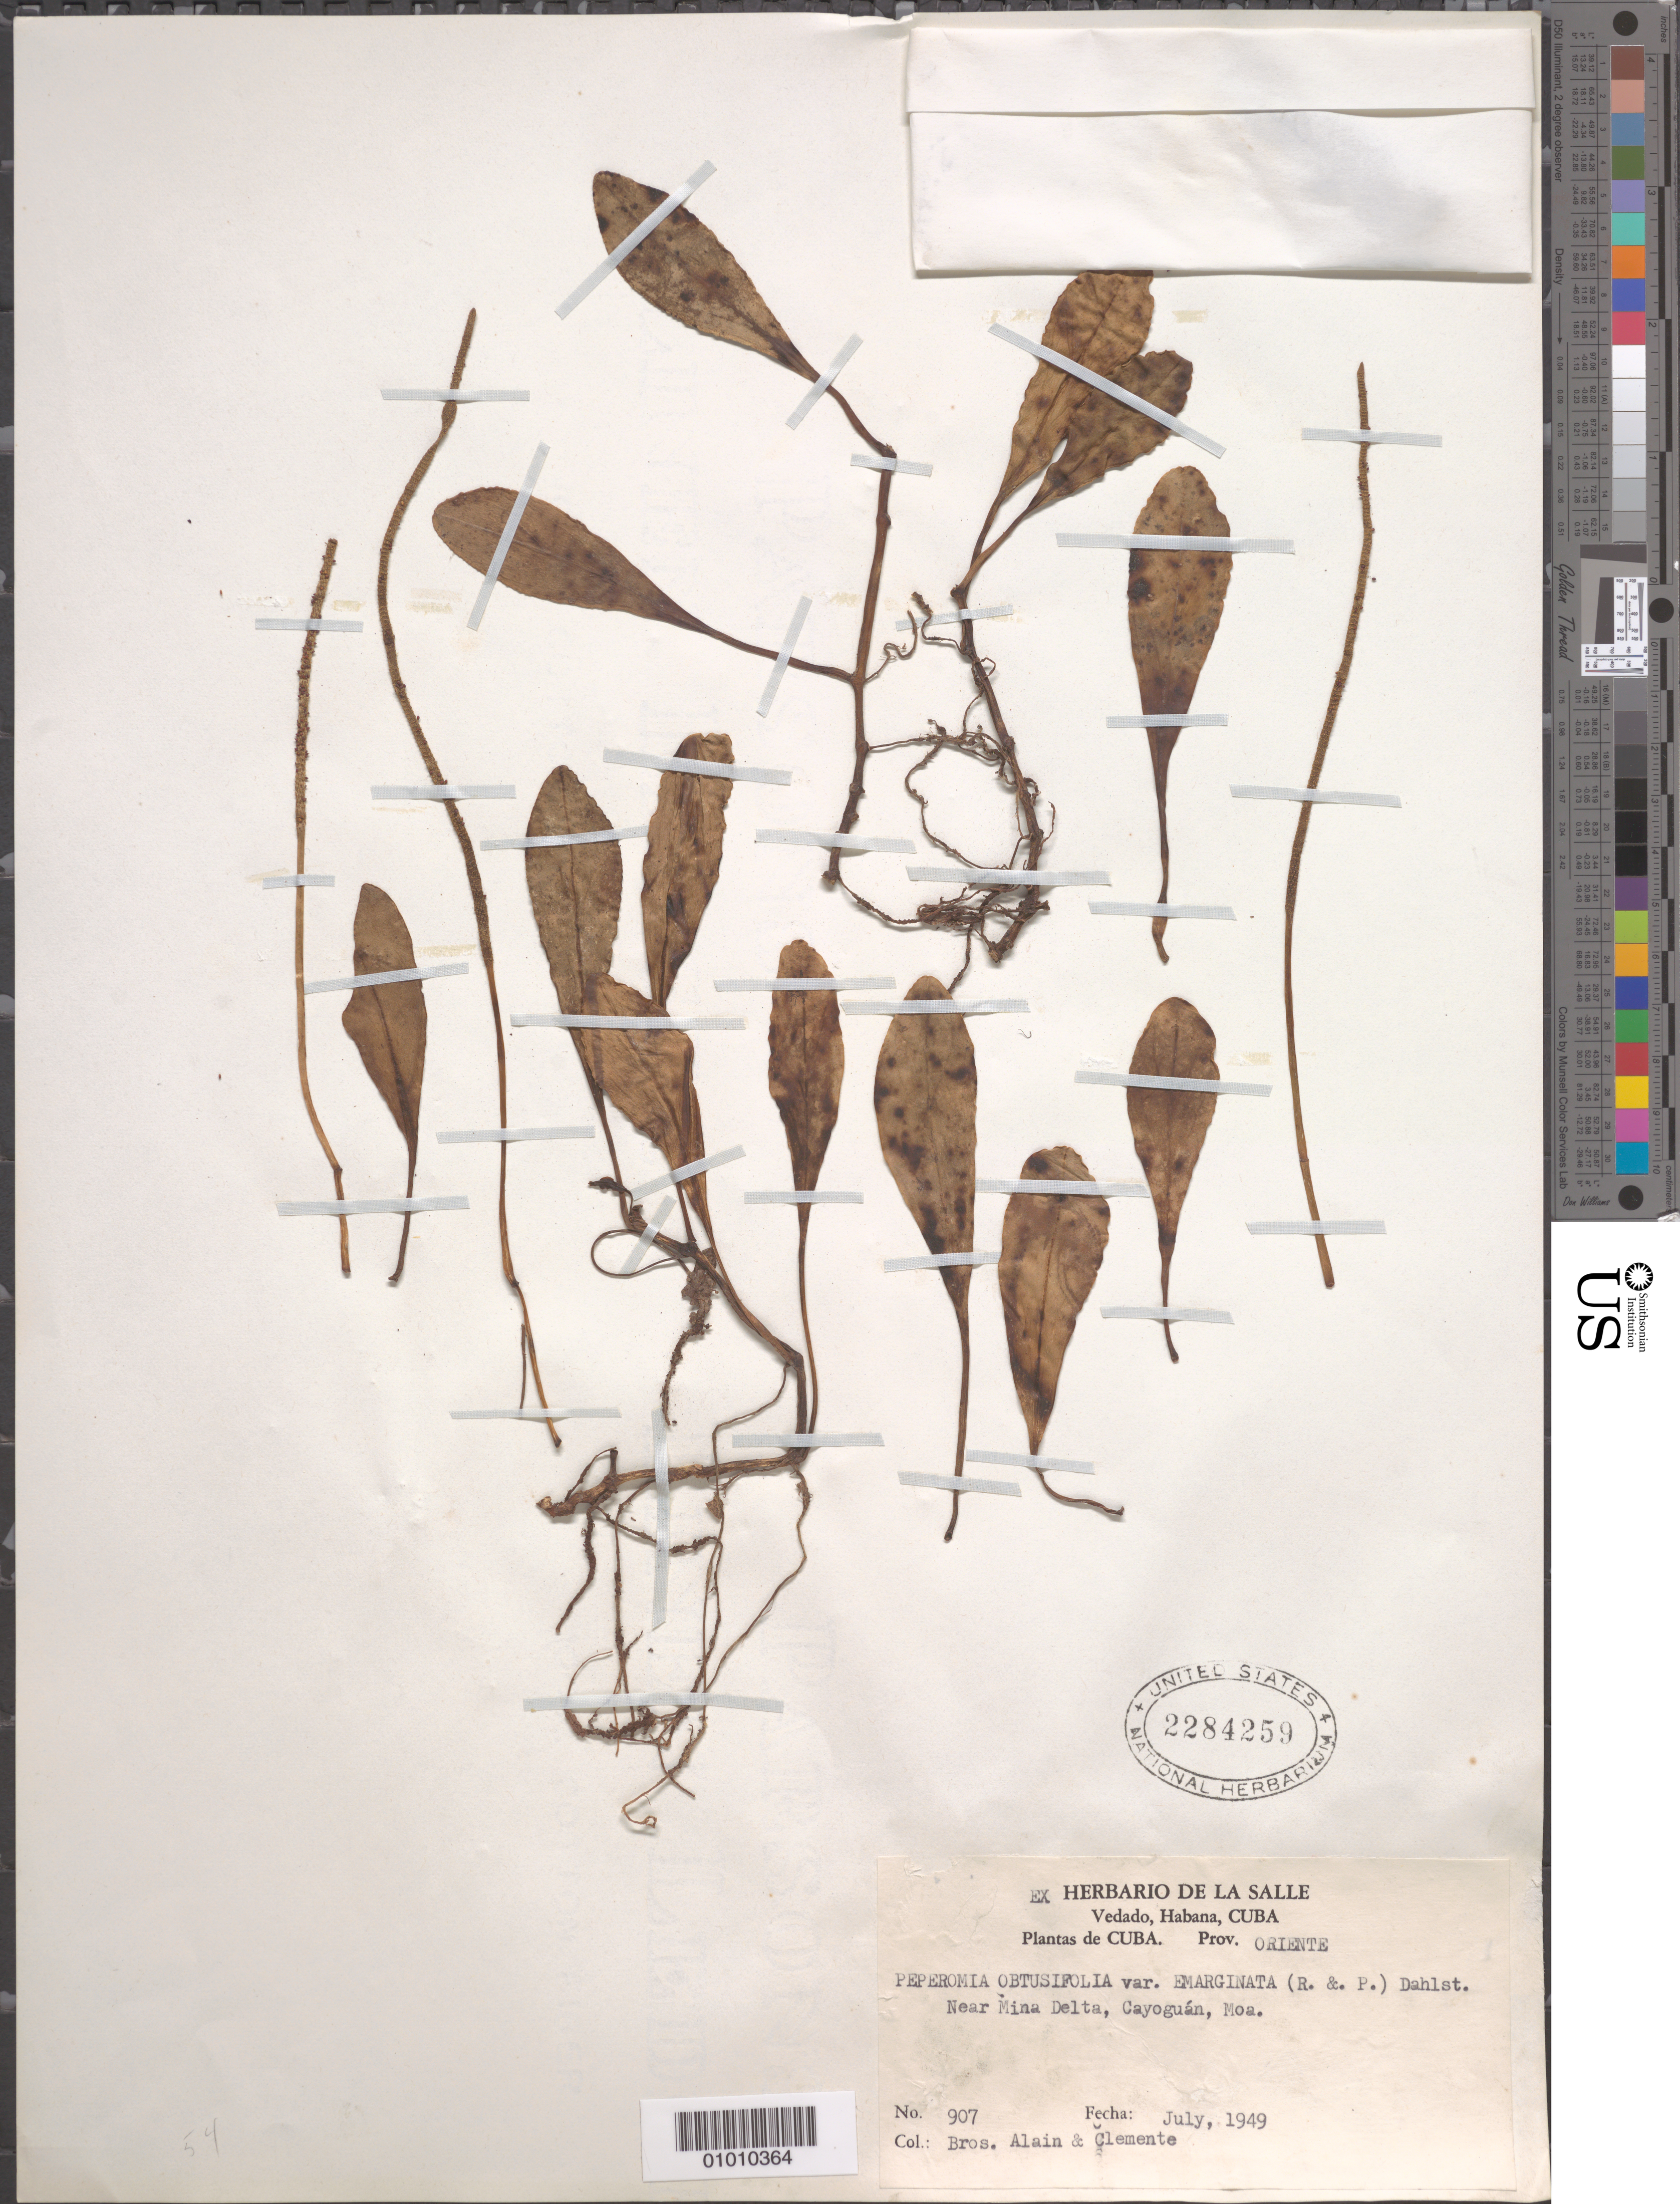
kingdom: Plantae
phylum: Tracheophyta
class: Magnoliopsida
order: Piperales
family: Piperaceae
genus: Peperomia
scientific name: Peperomia oblanceolata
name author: Trel.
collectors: A. H. Liogier & Bro. Clemente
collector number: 907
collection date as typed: Jul 1949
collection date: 1949-07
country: Cuba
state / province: Holguín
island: Cuba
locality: Near Mina Delta, Cayoguan, Moa [Oriente]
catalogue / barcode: US 2284259